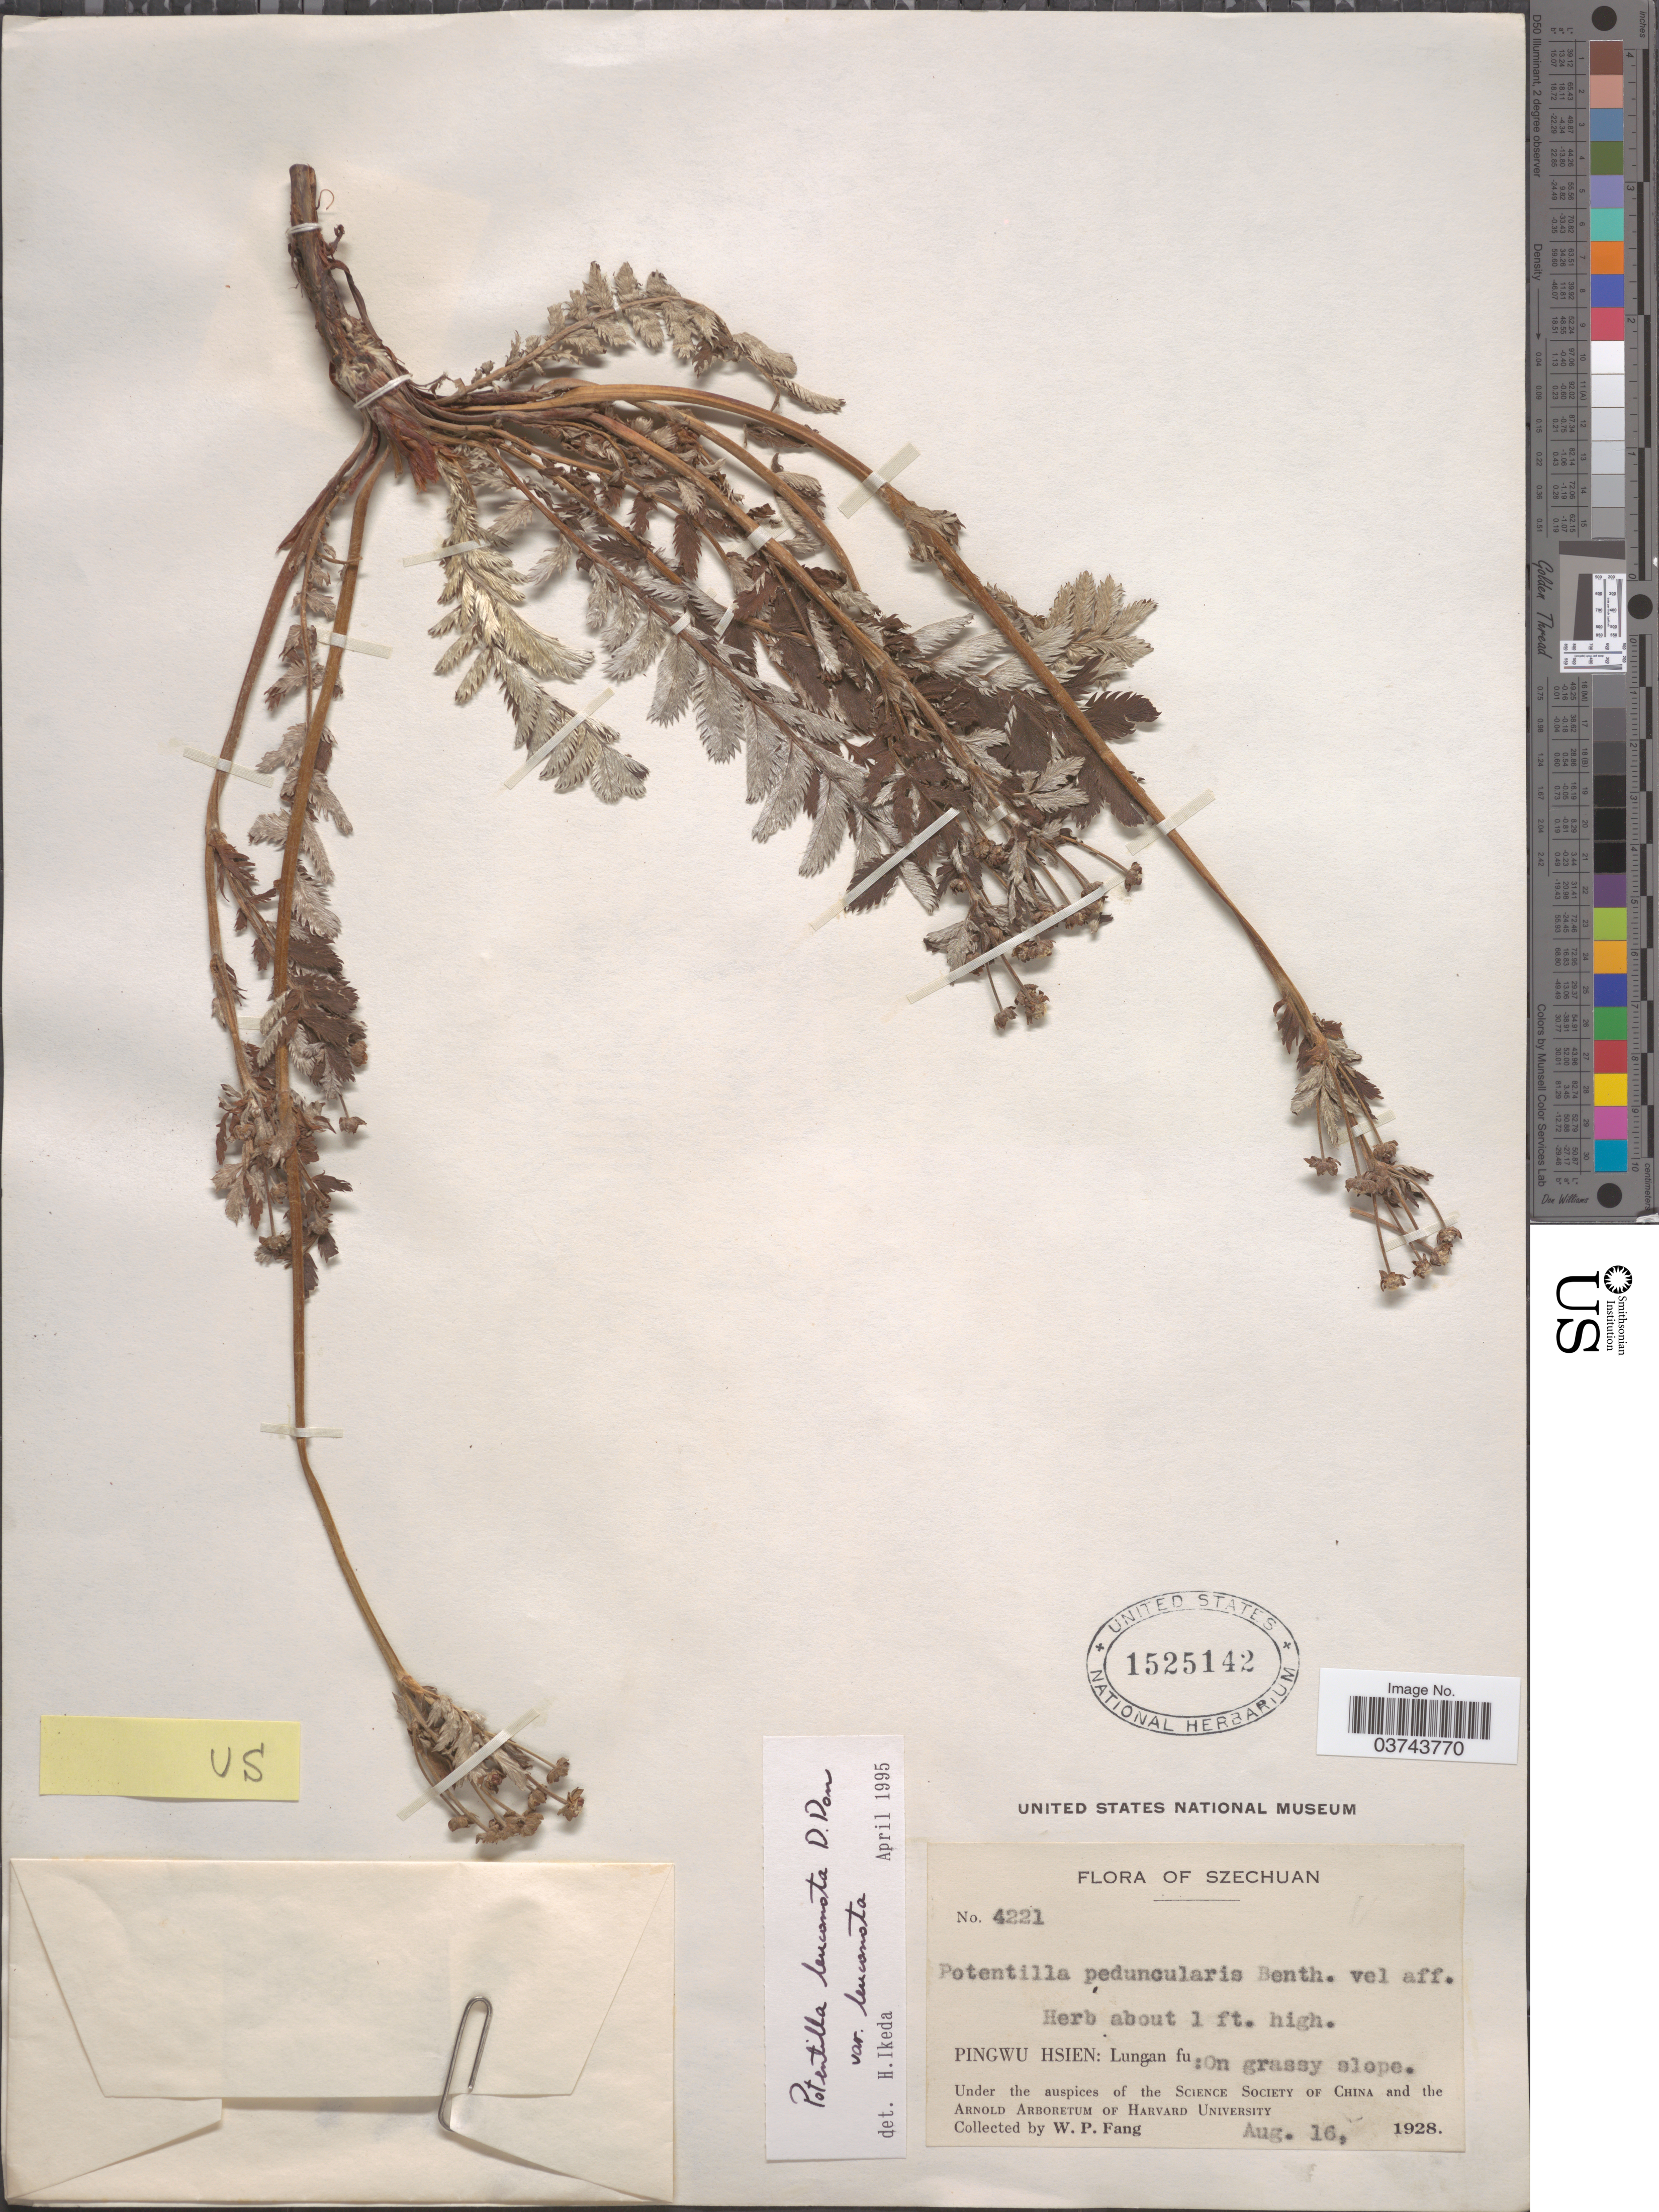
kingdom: Plantae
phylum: Tracheophyta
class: Magnoliopsida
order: Rosales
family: Rosaceae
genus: Potentilla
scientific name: Potentilla leuconota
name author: D. Don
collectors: W. P. Fang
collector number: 4221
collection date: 1928-08-16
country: China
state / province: Sichuan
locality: Szechuan. Pingwu Hsien: Lungan fu.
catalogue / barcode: US 1525142